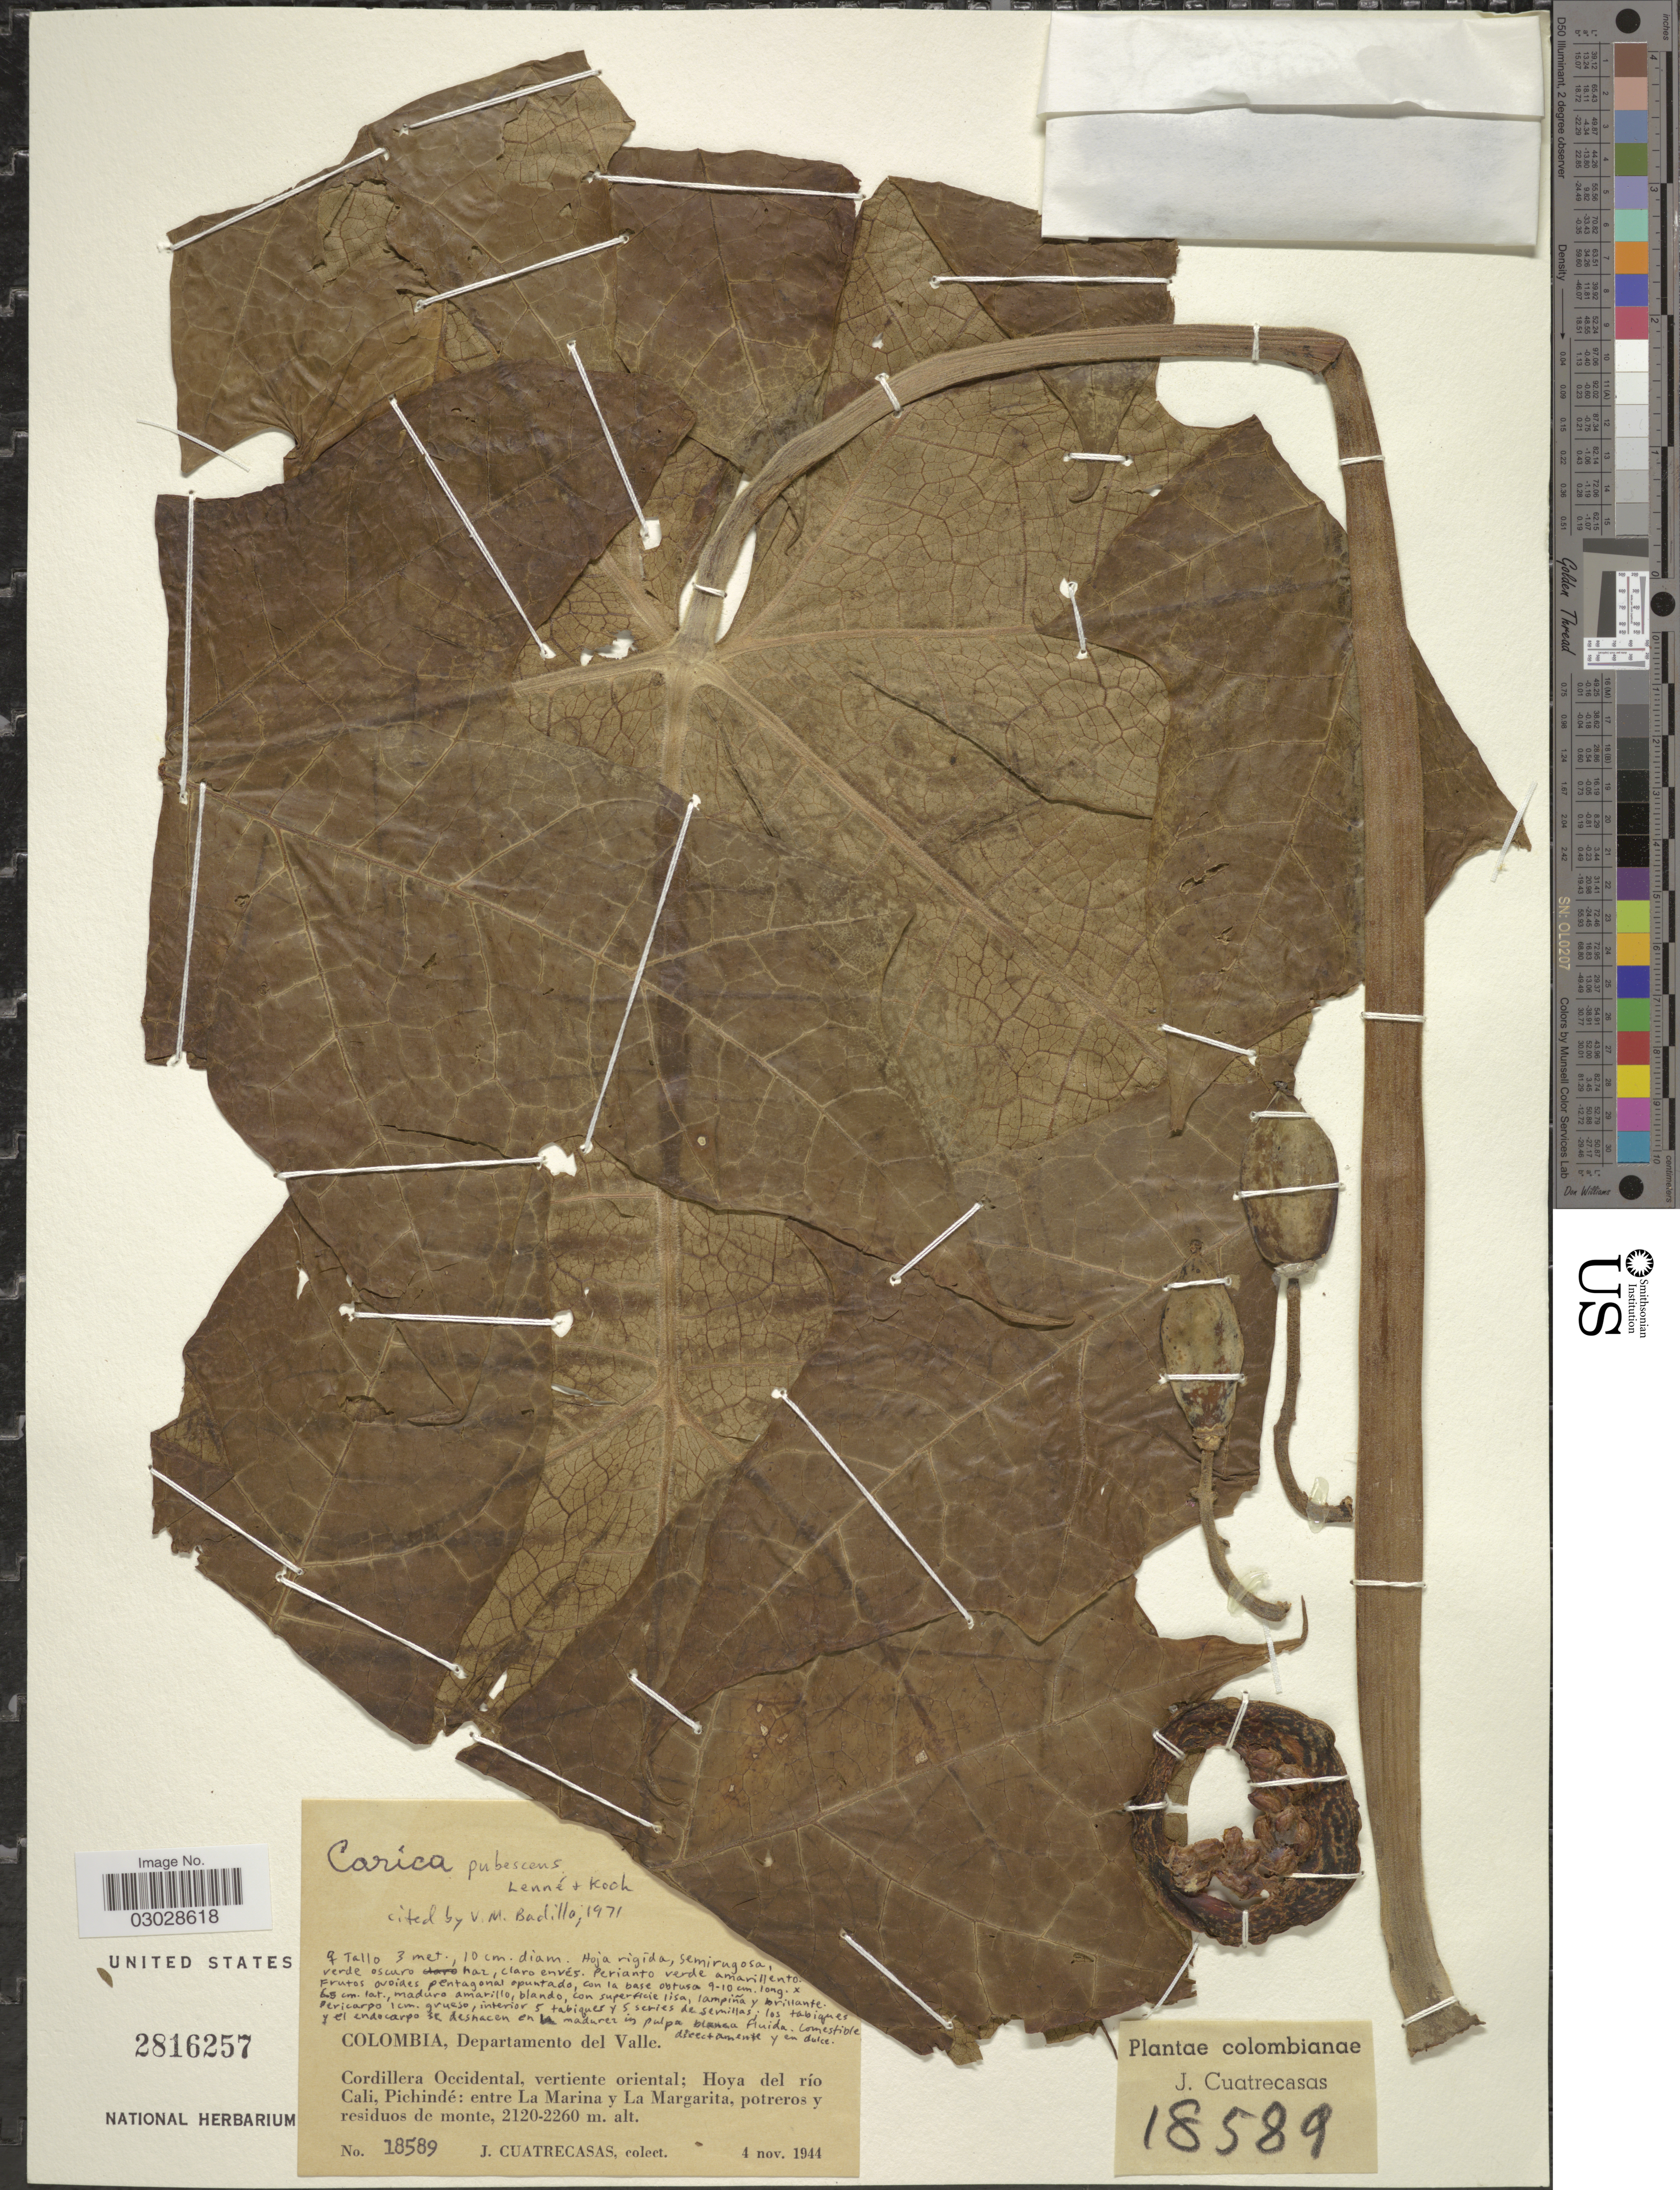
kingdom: Plantae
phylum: Tracheophyta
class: Magnoliopsida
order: Brassicales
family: Caricaceae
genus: Vasconcellea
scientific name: Vasconcellea pubescens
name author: A. DC.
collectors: J. Cuatrecasas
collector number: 18589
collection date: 1944-11-04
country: Colombia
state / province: Valle del Cauca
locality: Departamento del Valle. Cordillera Occidental, vertiente oriental; Hoya del río Cali, Pichindé: entre La Marina y La Margarita, potreros y residuos de monte.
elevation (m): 2120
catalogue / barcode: US 2816257